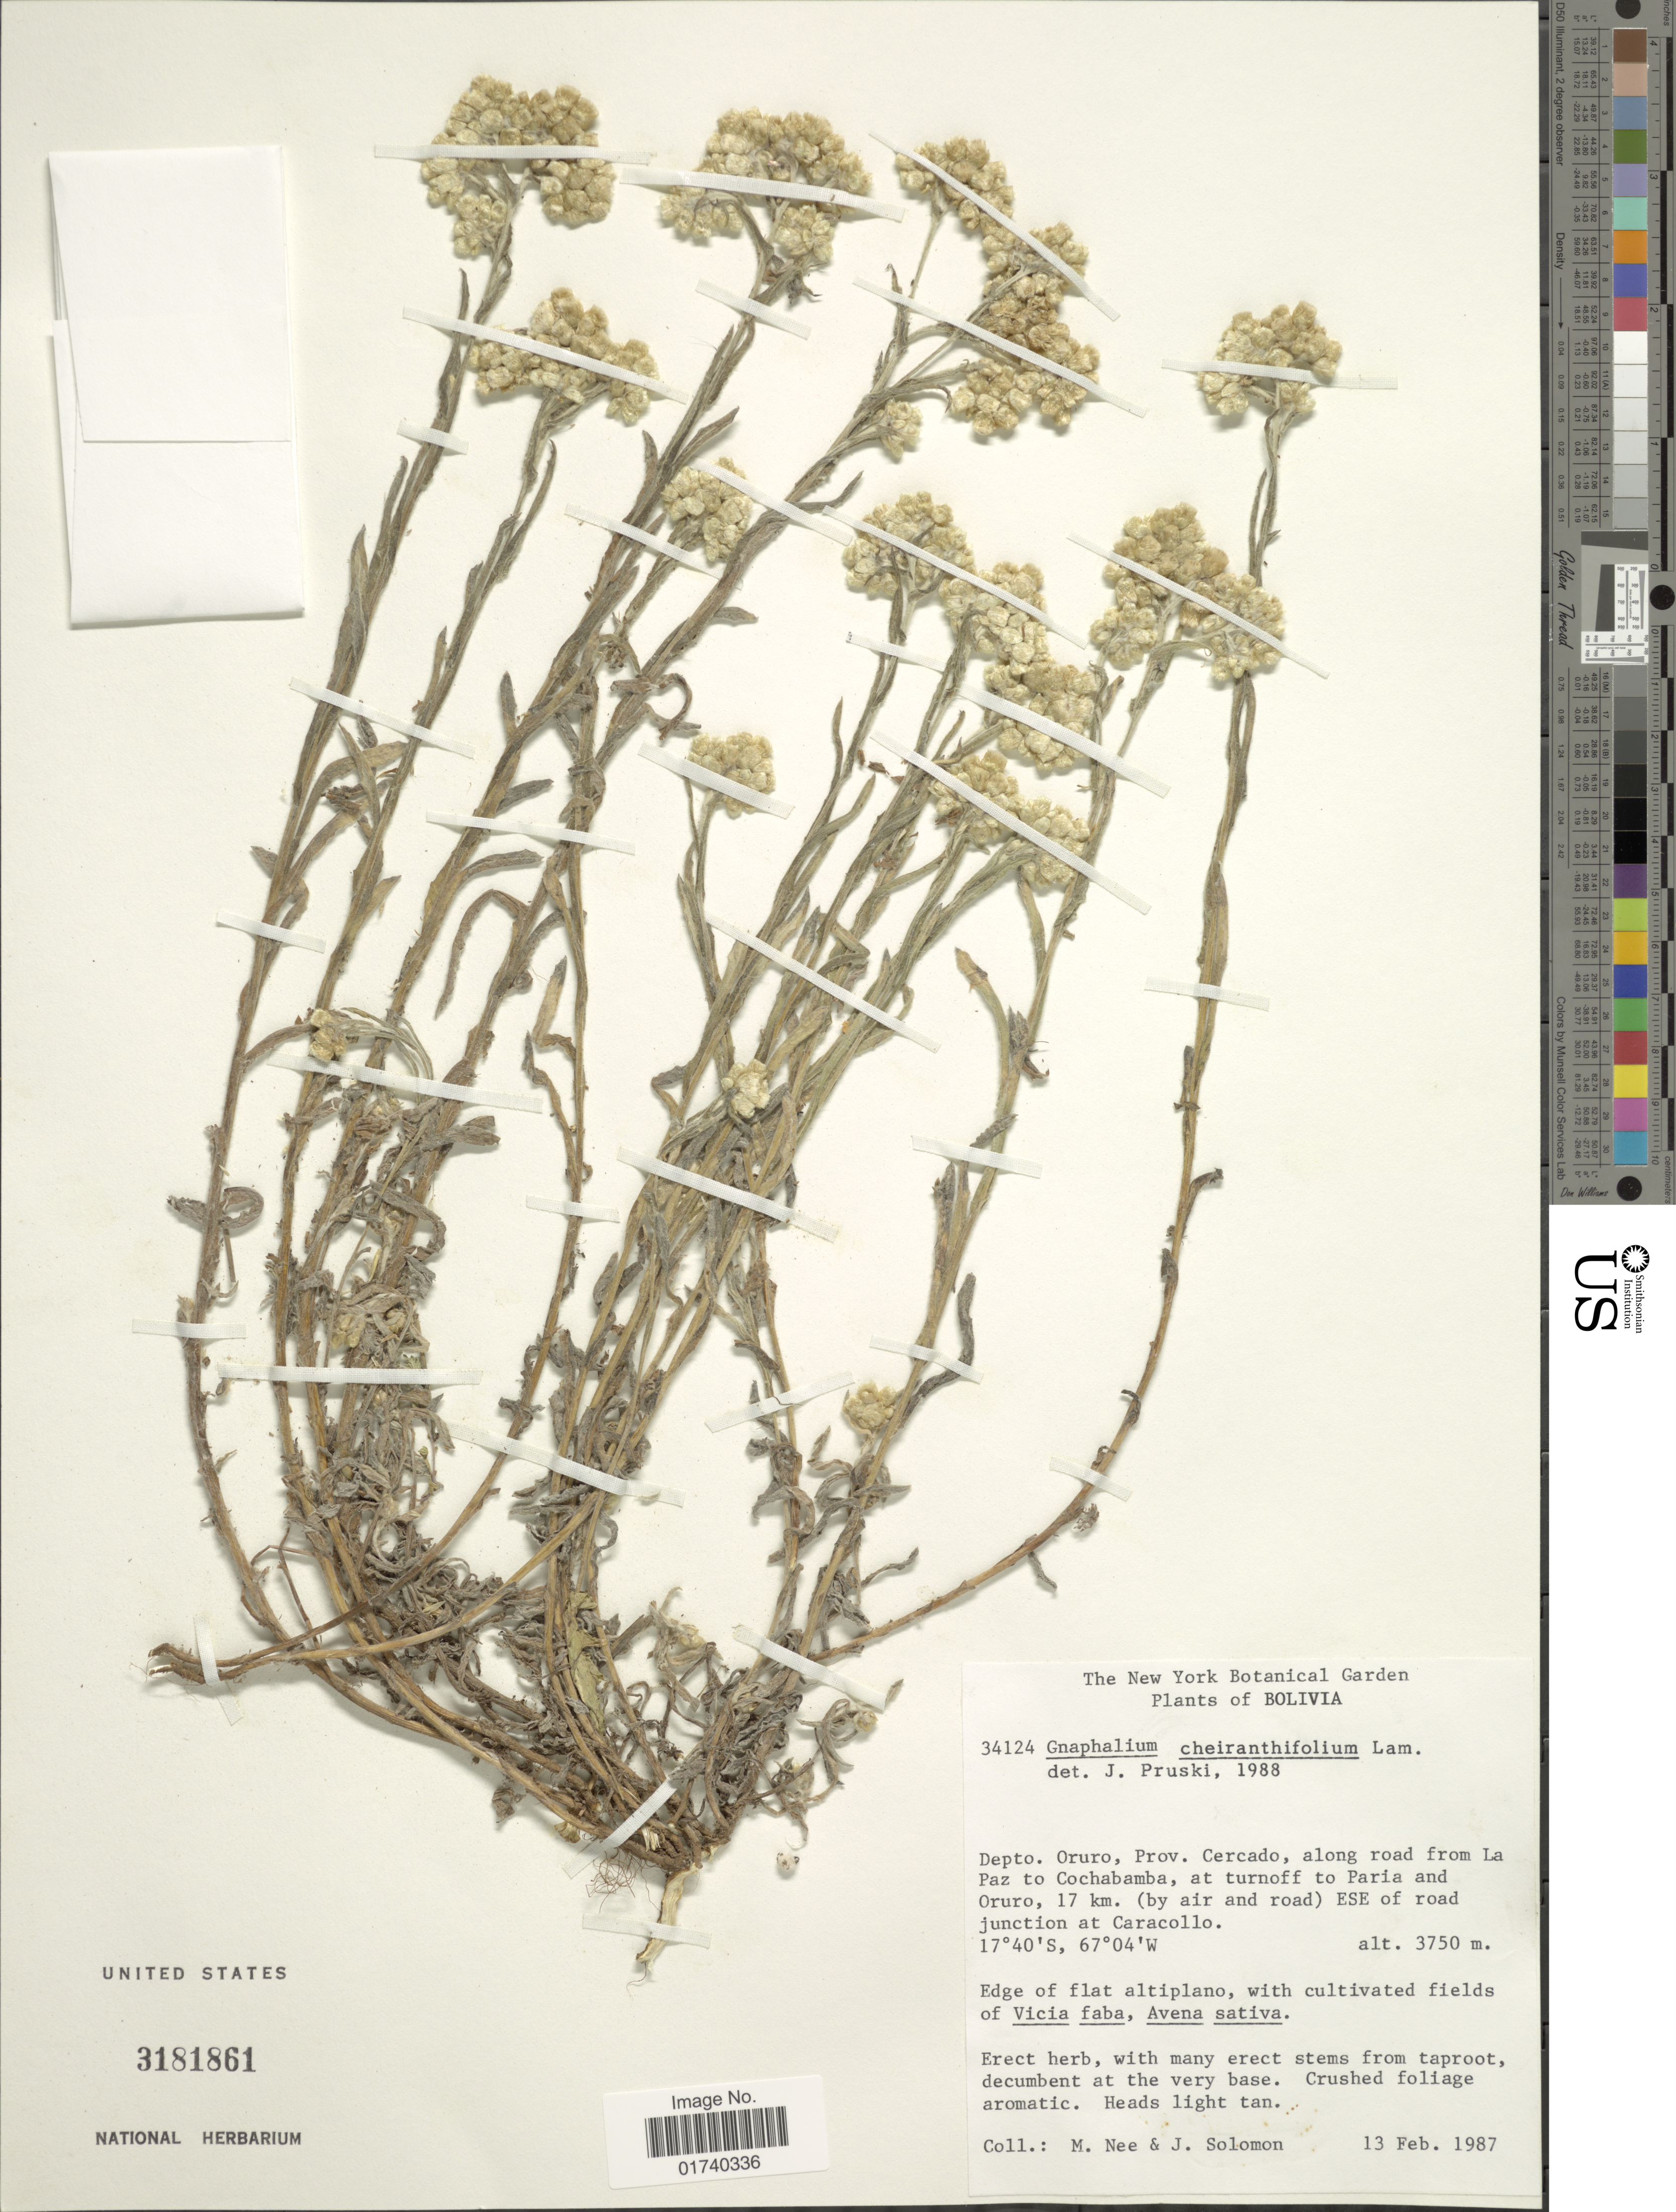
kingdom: Plantae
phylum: Tracheophyta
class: Magnoliopsida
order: Asterales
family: Asteraceae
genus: Pseudognaphalium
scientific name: Pseudognaphalium cheiranthifolium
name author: (Lam.) Hilliard & B.L. Burtt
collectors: N. Nee & J. Solomon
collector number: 34124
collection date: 1987-02-13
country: Bolivia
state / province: Oruro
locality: Depto. Oruro, Prov. Cerado, along road from La Paz to Cochamba, at turnoff to Paria and Oruro, 17 km ( by air and road ) ESE of road Junction at Caracollo.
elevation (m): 3750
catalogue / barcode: US 3181861